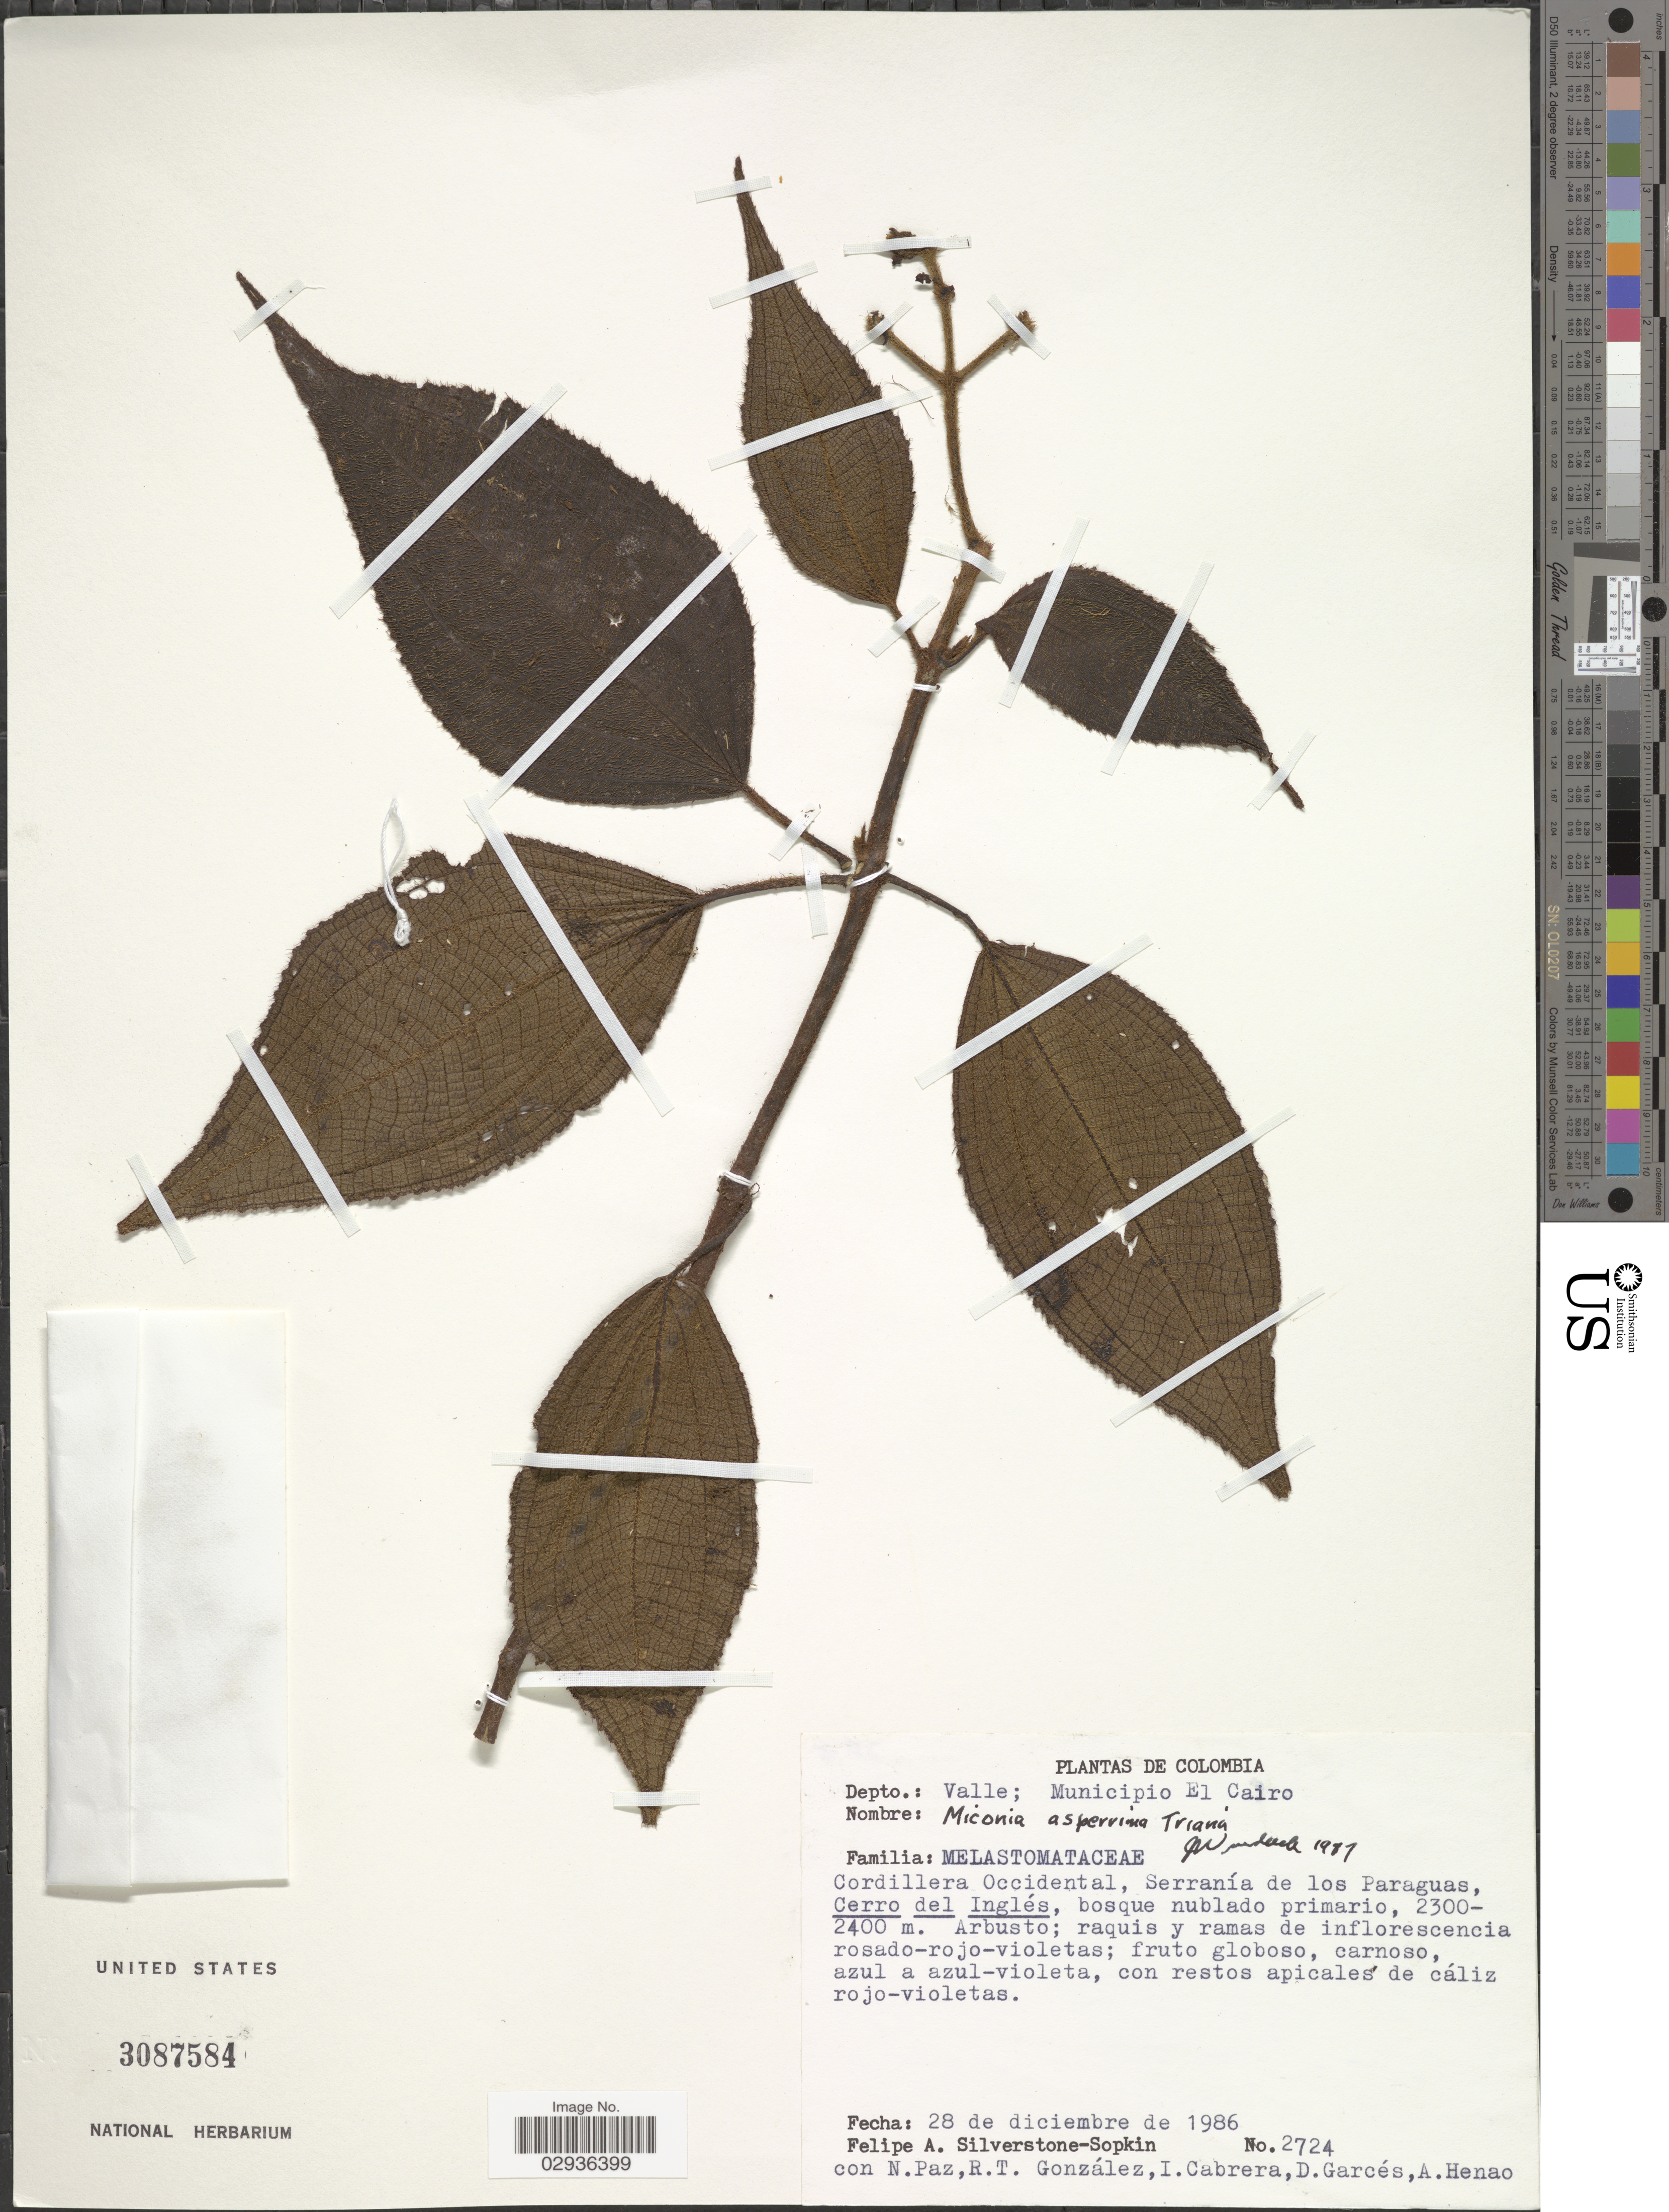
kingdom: Plantae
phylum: Tracheophyta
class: Magnoliopsida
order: Myrtales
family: Melastomataceae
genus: Miconia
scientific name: Miconia asperrima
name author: Triana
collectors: P. A. Silverstone-Sopkin, N. Paz, R. Gonzalez, I. Cabrera & et al.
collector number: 2724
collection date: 1986-12-28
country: Colombia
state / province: Valle del Cauca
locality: Depto.: Valle; Municipio El Cairo, Cordillera Occidental. Serranía de los Paraguas, Cerro del Inglés.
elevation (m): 2300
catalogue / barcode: US 3087584